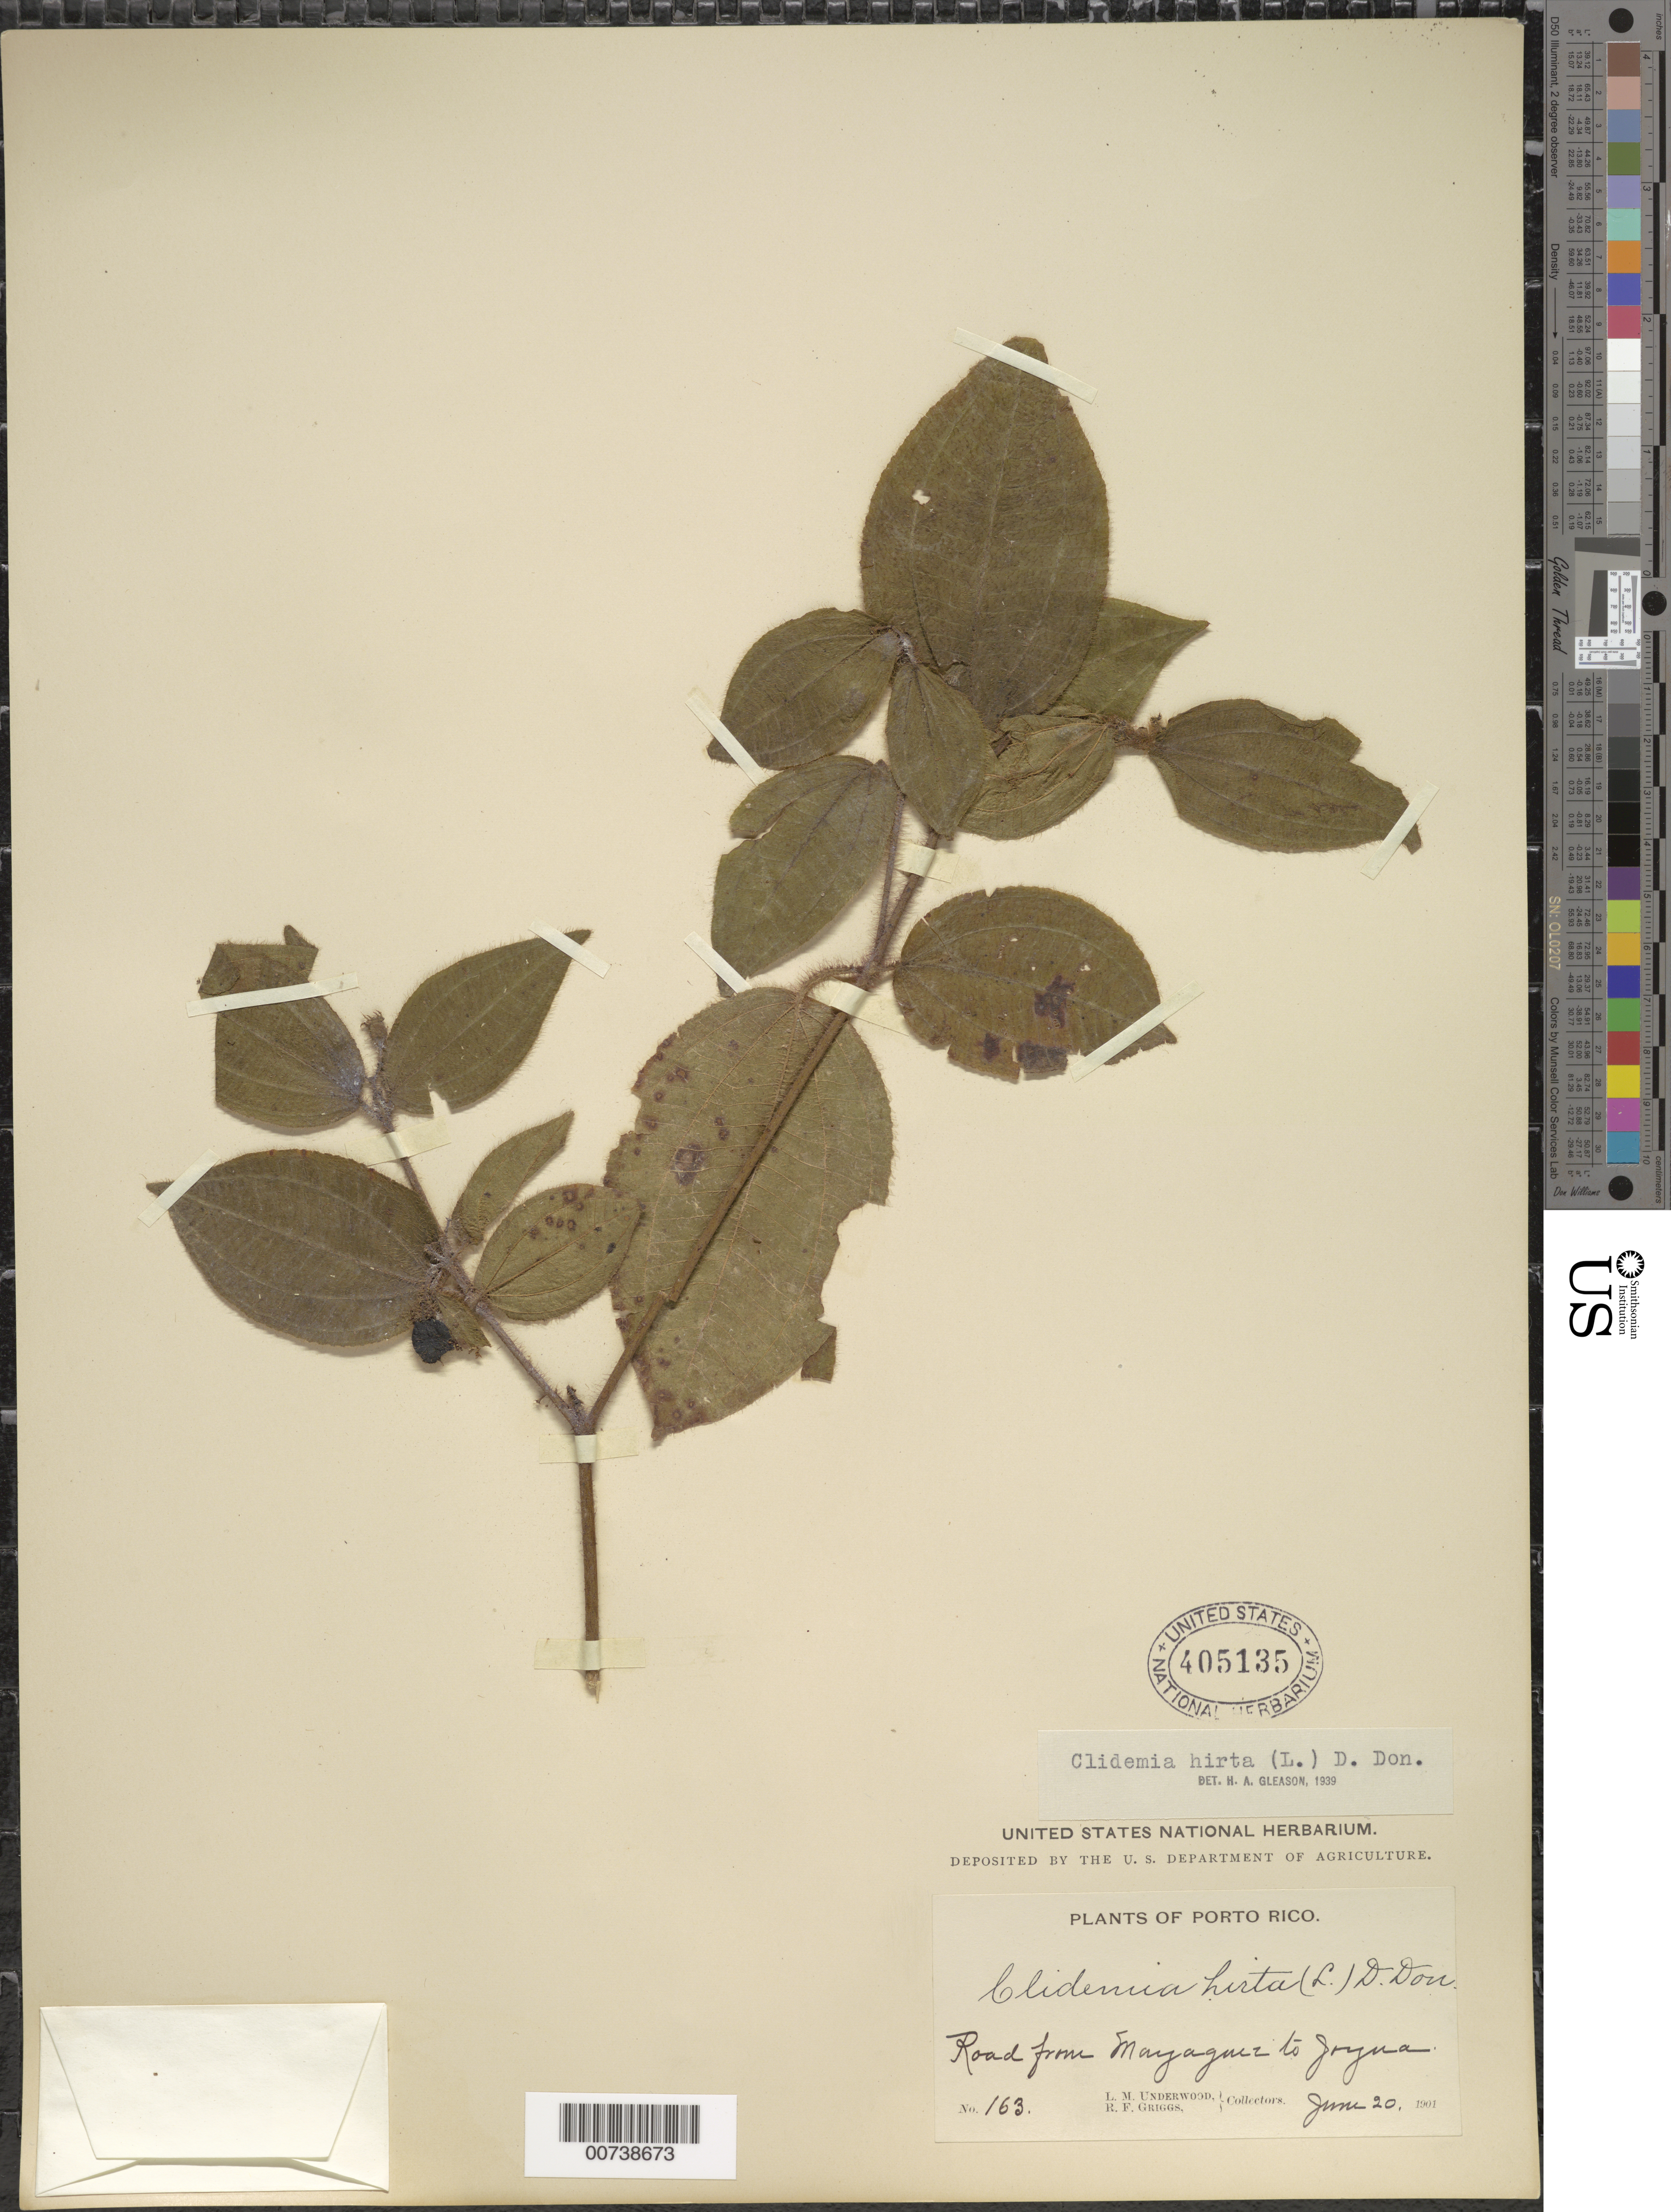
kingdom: Plantae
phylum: Tracheophyta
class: Magnoliopsida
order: Myrtales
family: Melastomataceae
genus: Clidemia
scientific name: Clidemia hirta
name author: (L.) D. Don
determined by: Gleason, H. A.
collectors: L. M. Underwood & R. F. Griggs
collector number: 163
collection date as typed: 20 Jun 1901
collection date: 1901-06-20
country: Puerto Rico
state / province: Mayagüez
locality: Road from Mayaguez to Jayua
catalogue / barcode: US 405135